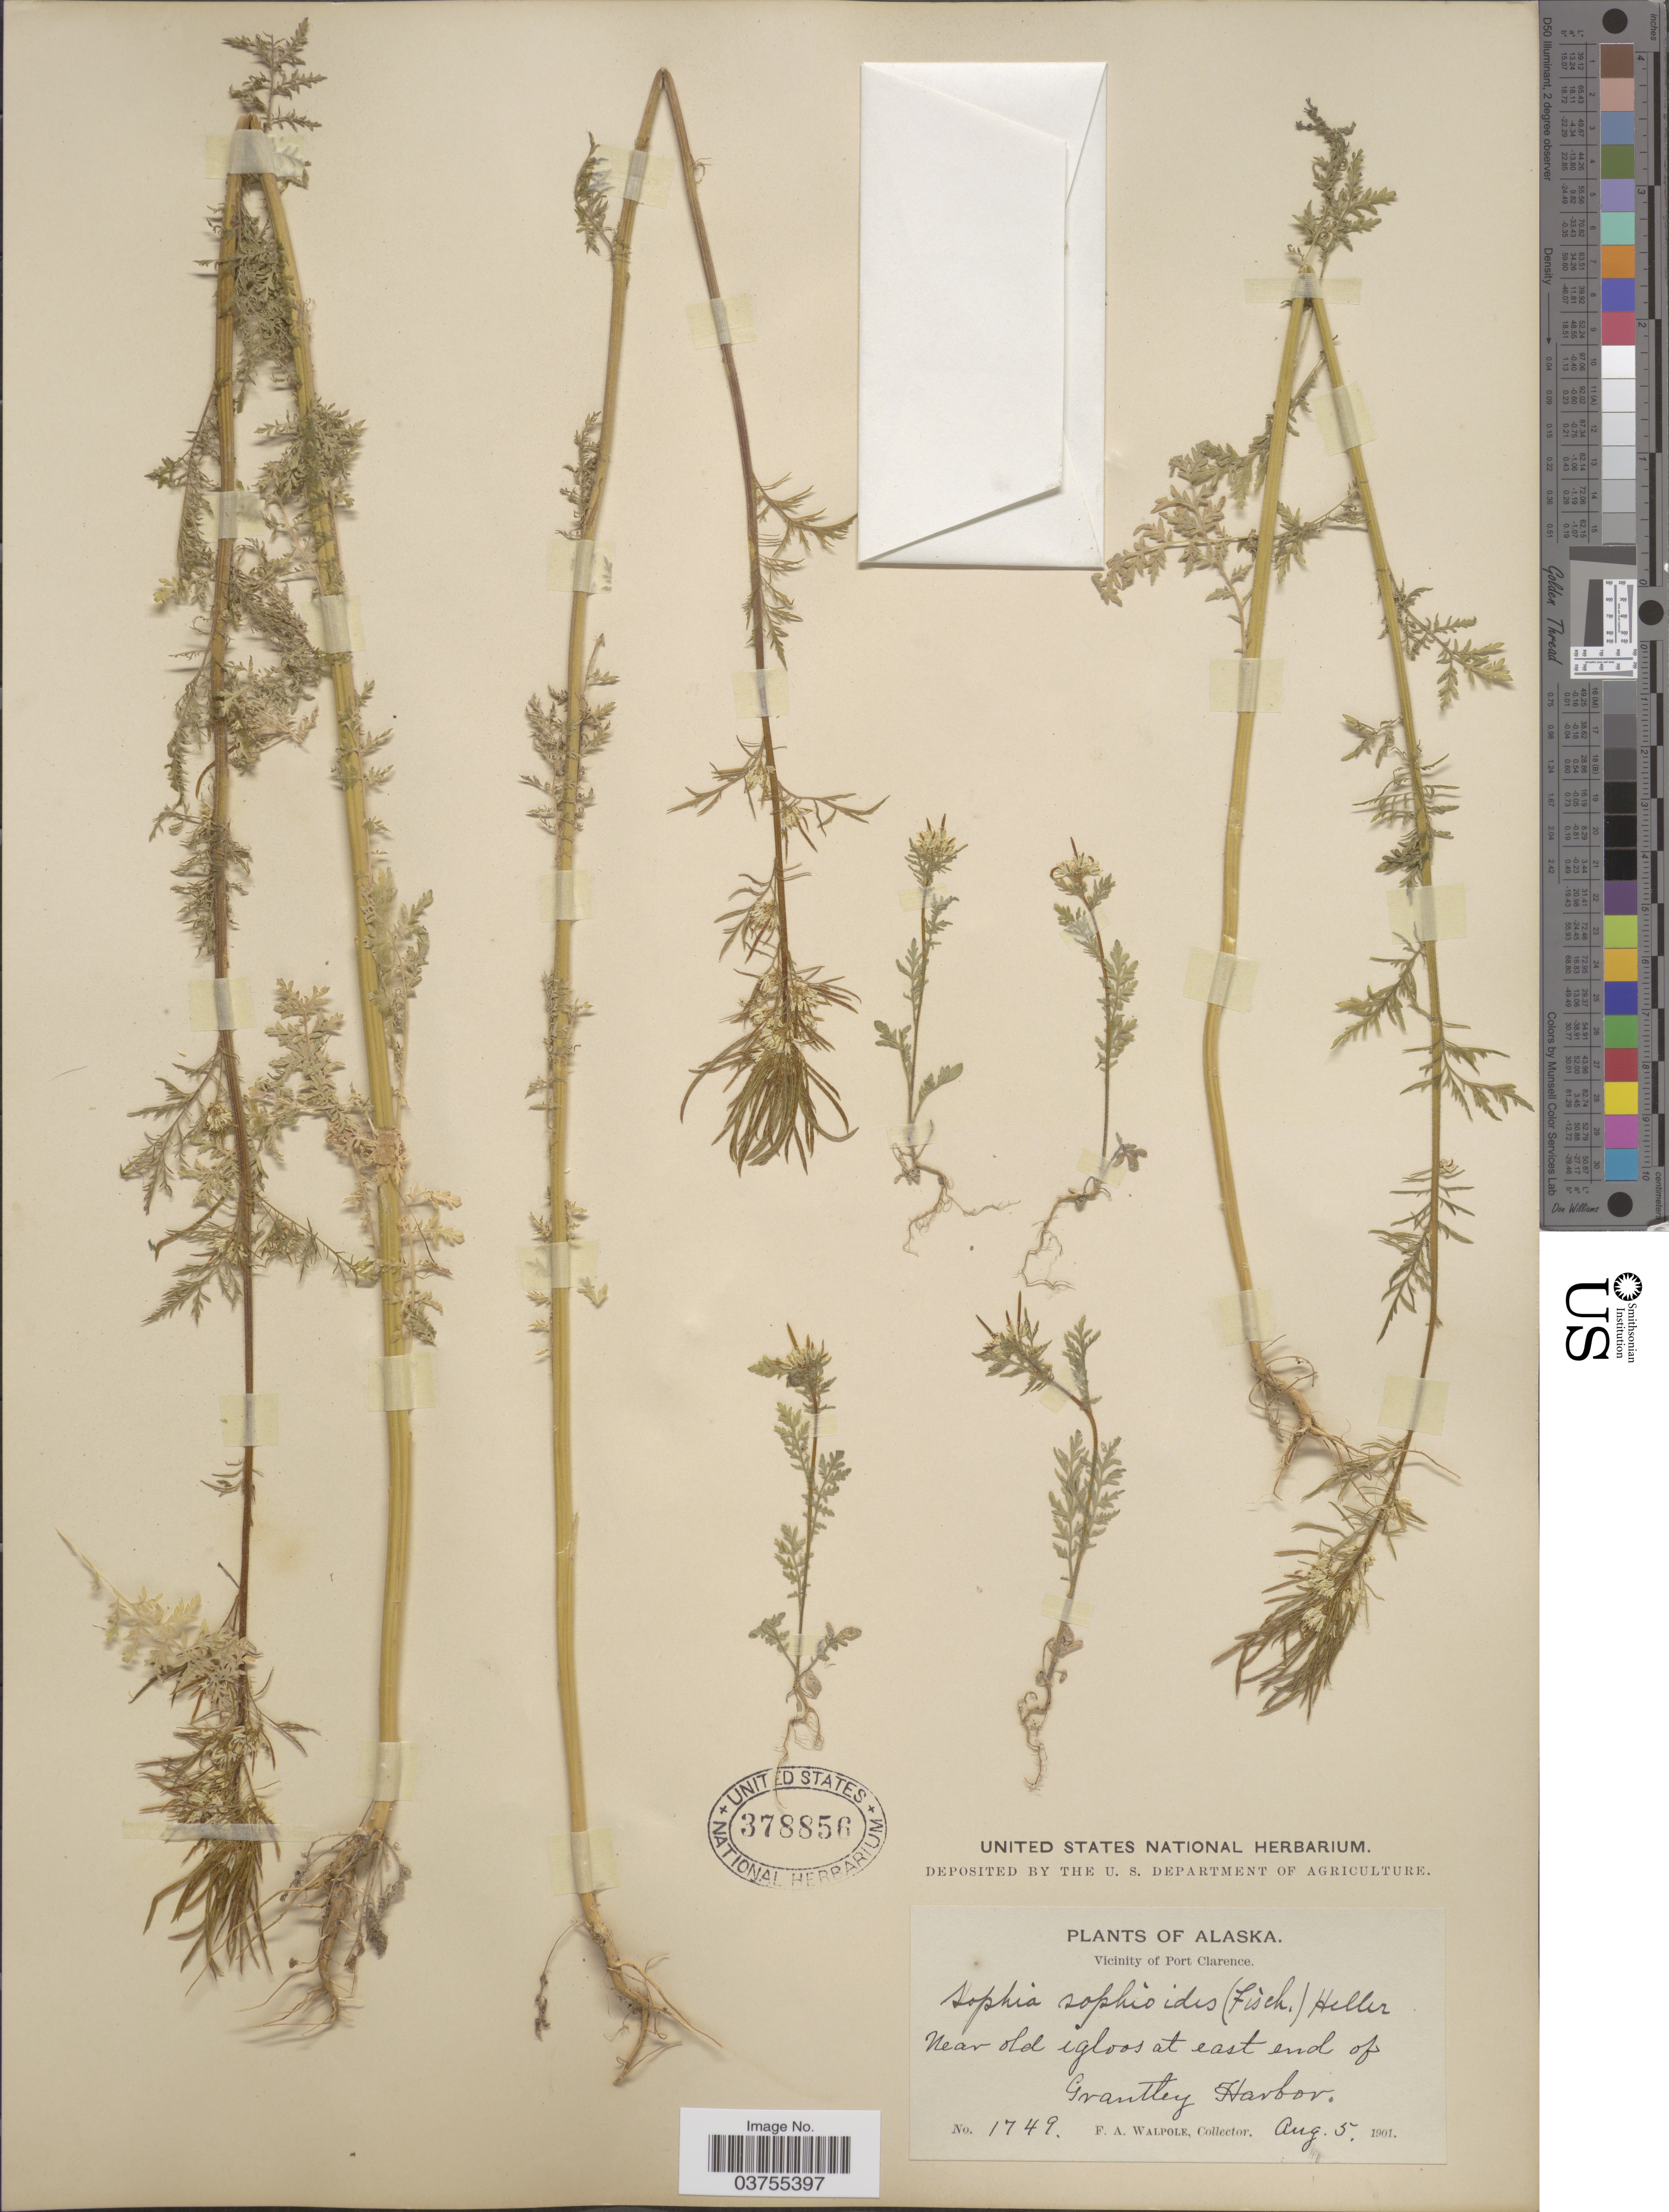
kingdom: Plantae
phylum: Tracheophyta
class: Magnoliopsida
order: Brassicales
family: Brassicaceae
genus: Descurainia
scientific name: Descurainia sophioides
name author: (Fisch.) O.E. Schultz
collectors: F. Walpole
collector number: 1749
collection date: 1901-08-05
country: United States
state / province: Alaska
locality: Vicinity of Port Clarence. Near old igloos at east end of Grantley Harbor.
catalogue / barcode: US 378856